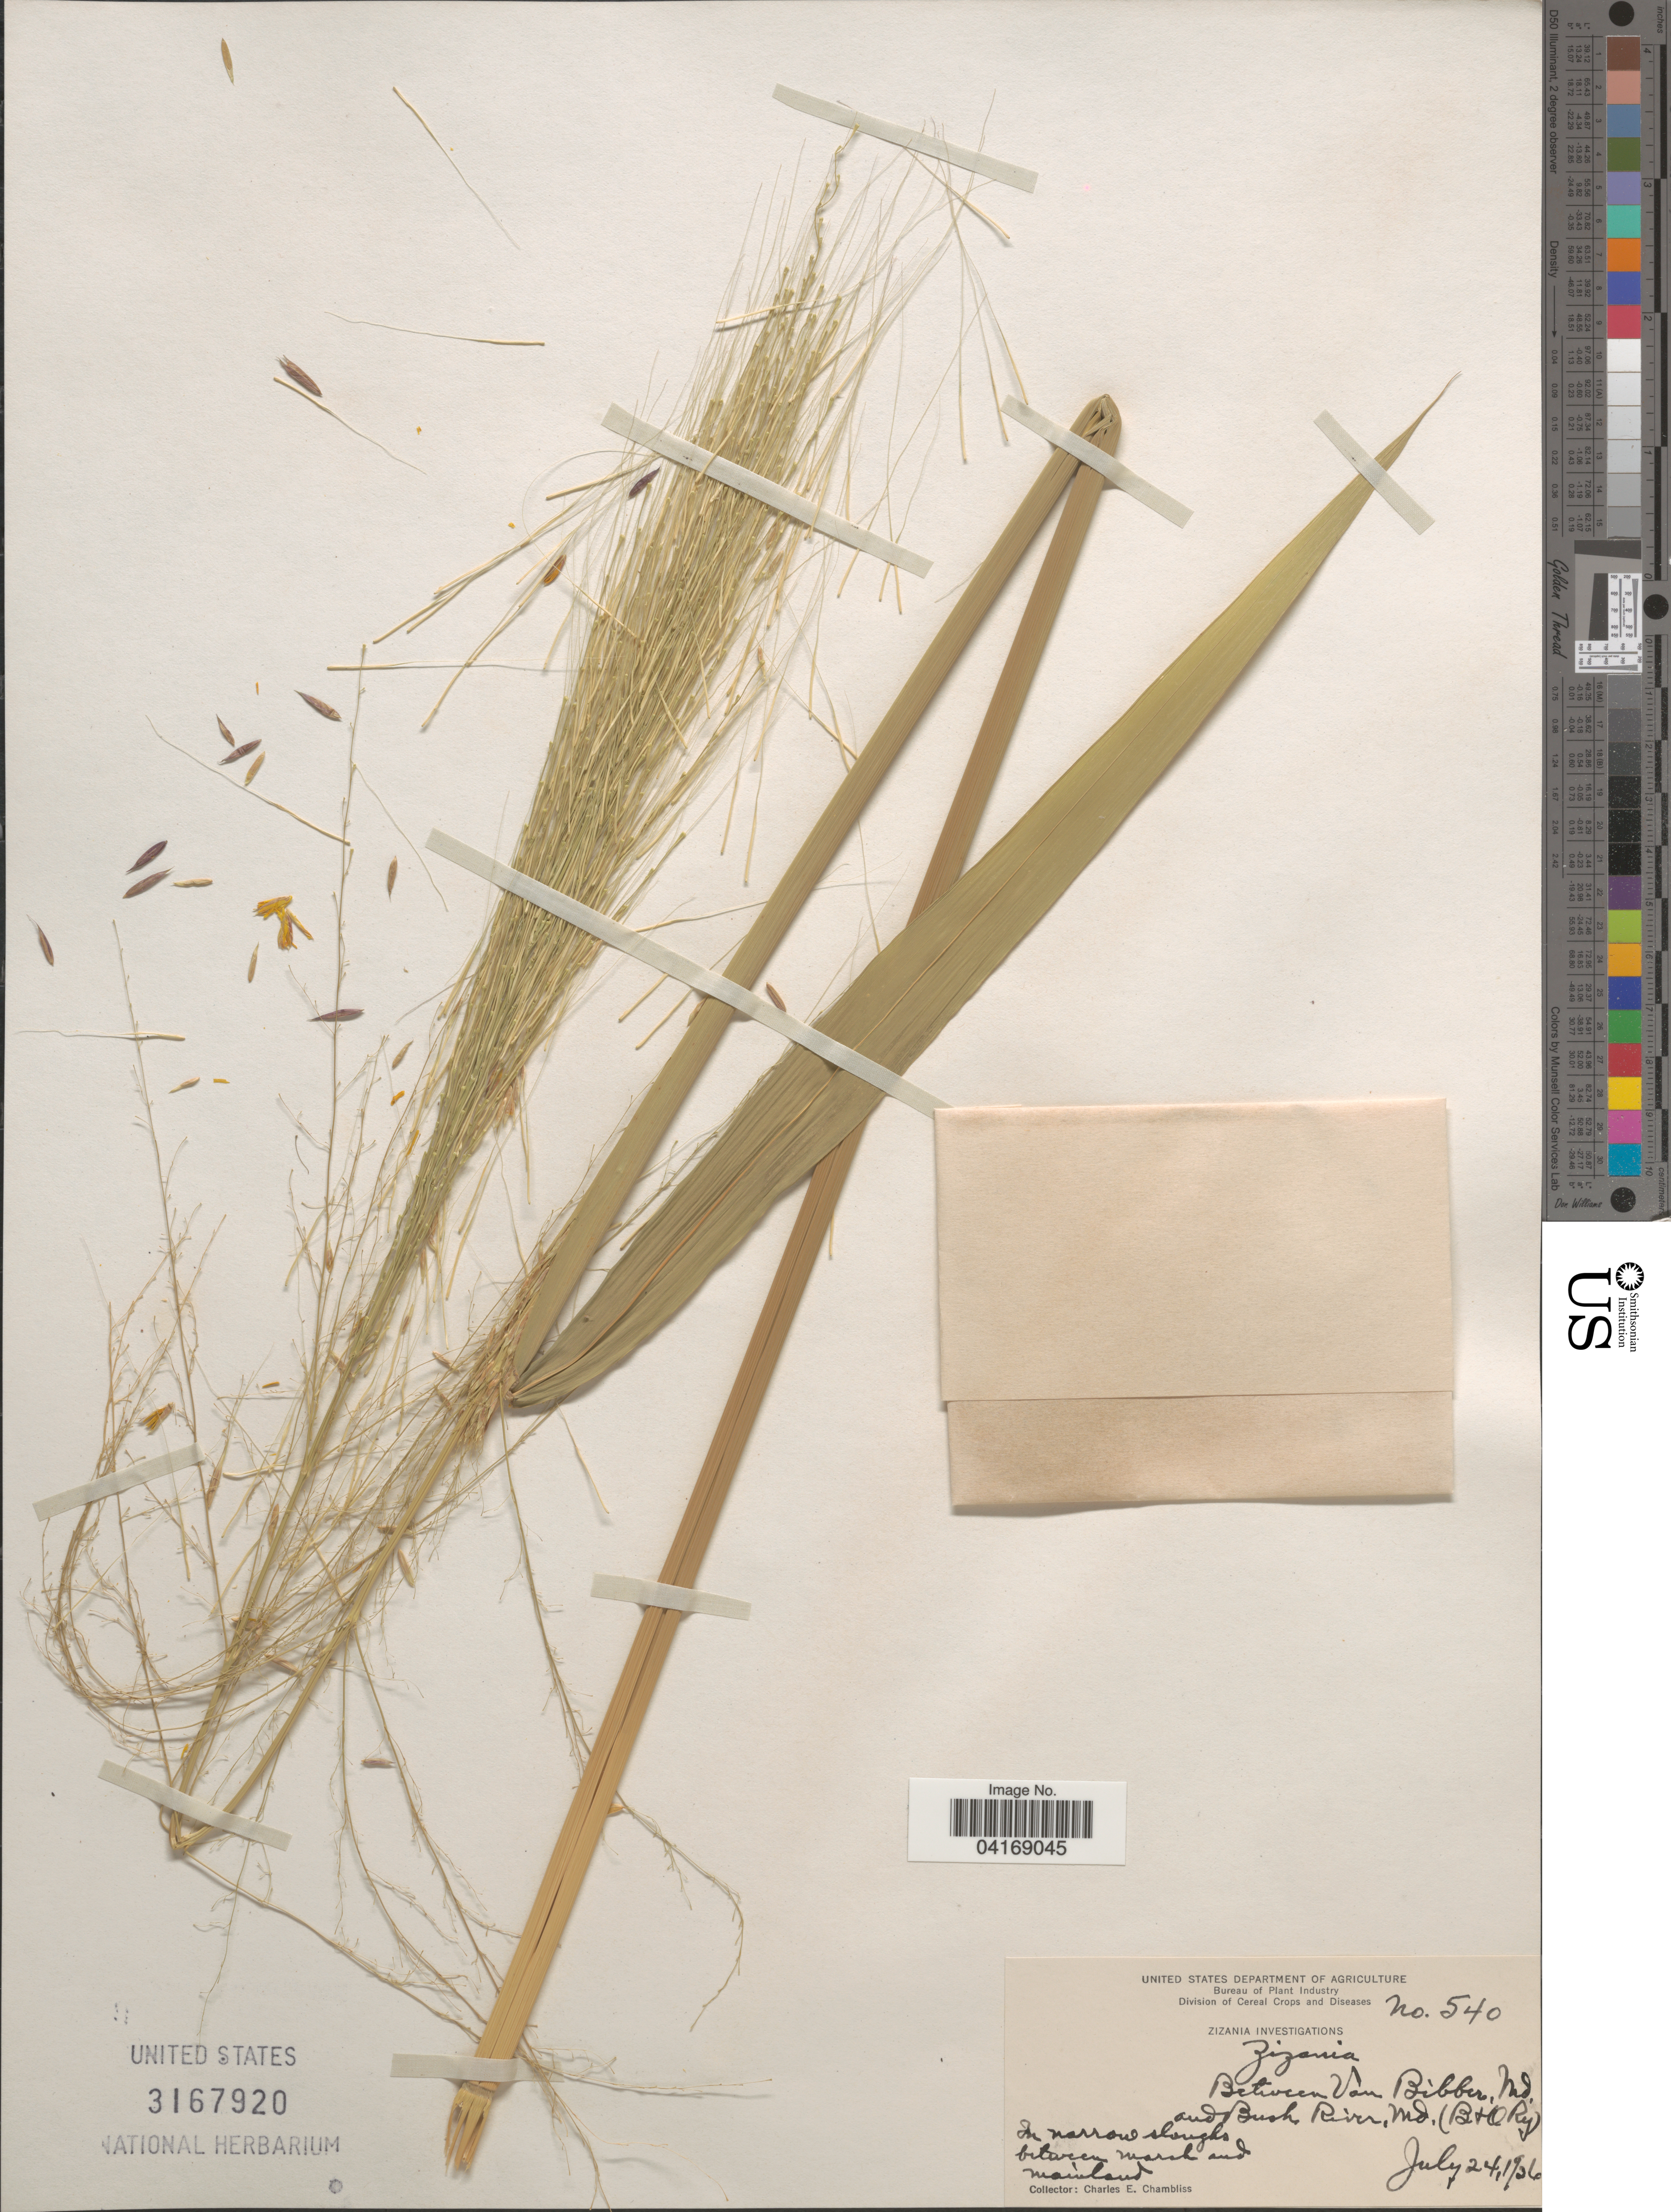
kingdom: Plantae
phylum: Tracheophyta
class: Liliopsida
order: Poales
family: Poaceae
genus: Zizania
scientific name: Zizania sp.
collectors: C. Chambliss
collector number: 540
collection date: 1936-07-24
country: United States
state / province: Maryland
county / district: Harford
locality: Between Van Bibber, Md., and Bush River., Md. (B+ Q Ry).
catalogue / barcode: US 3167920